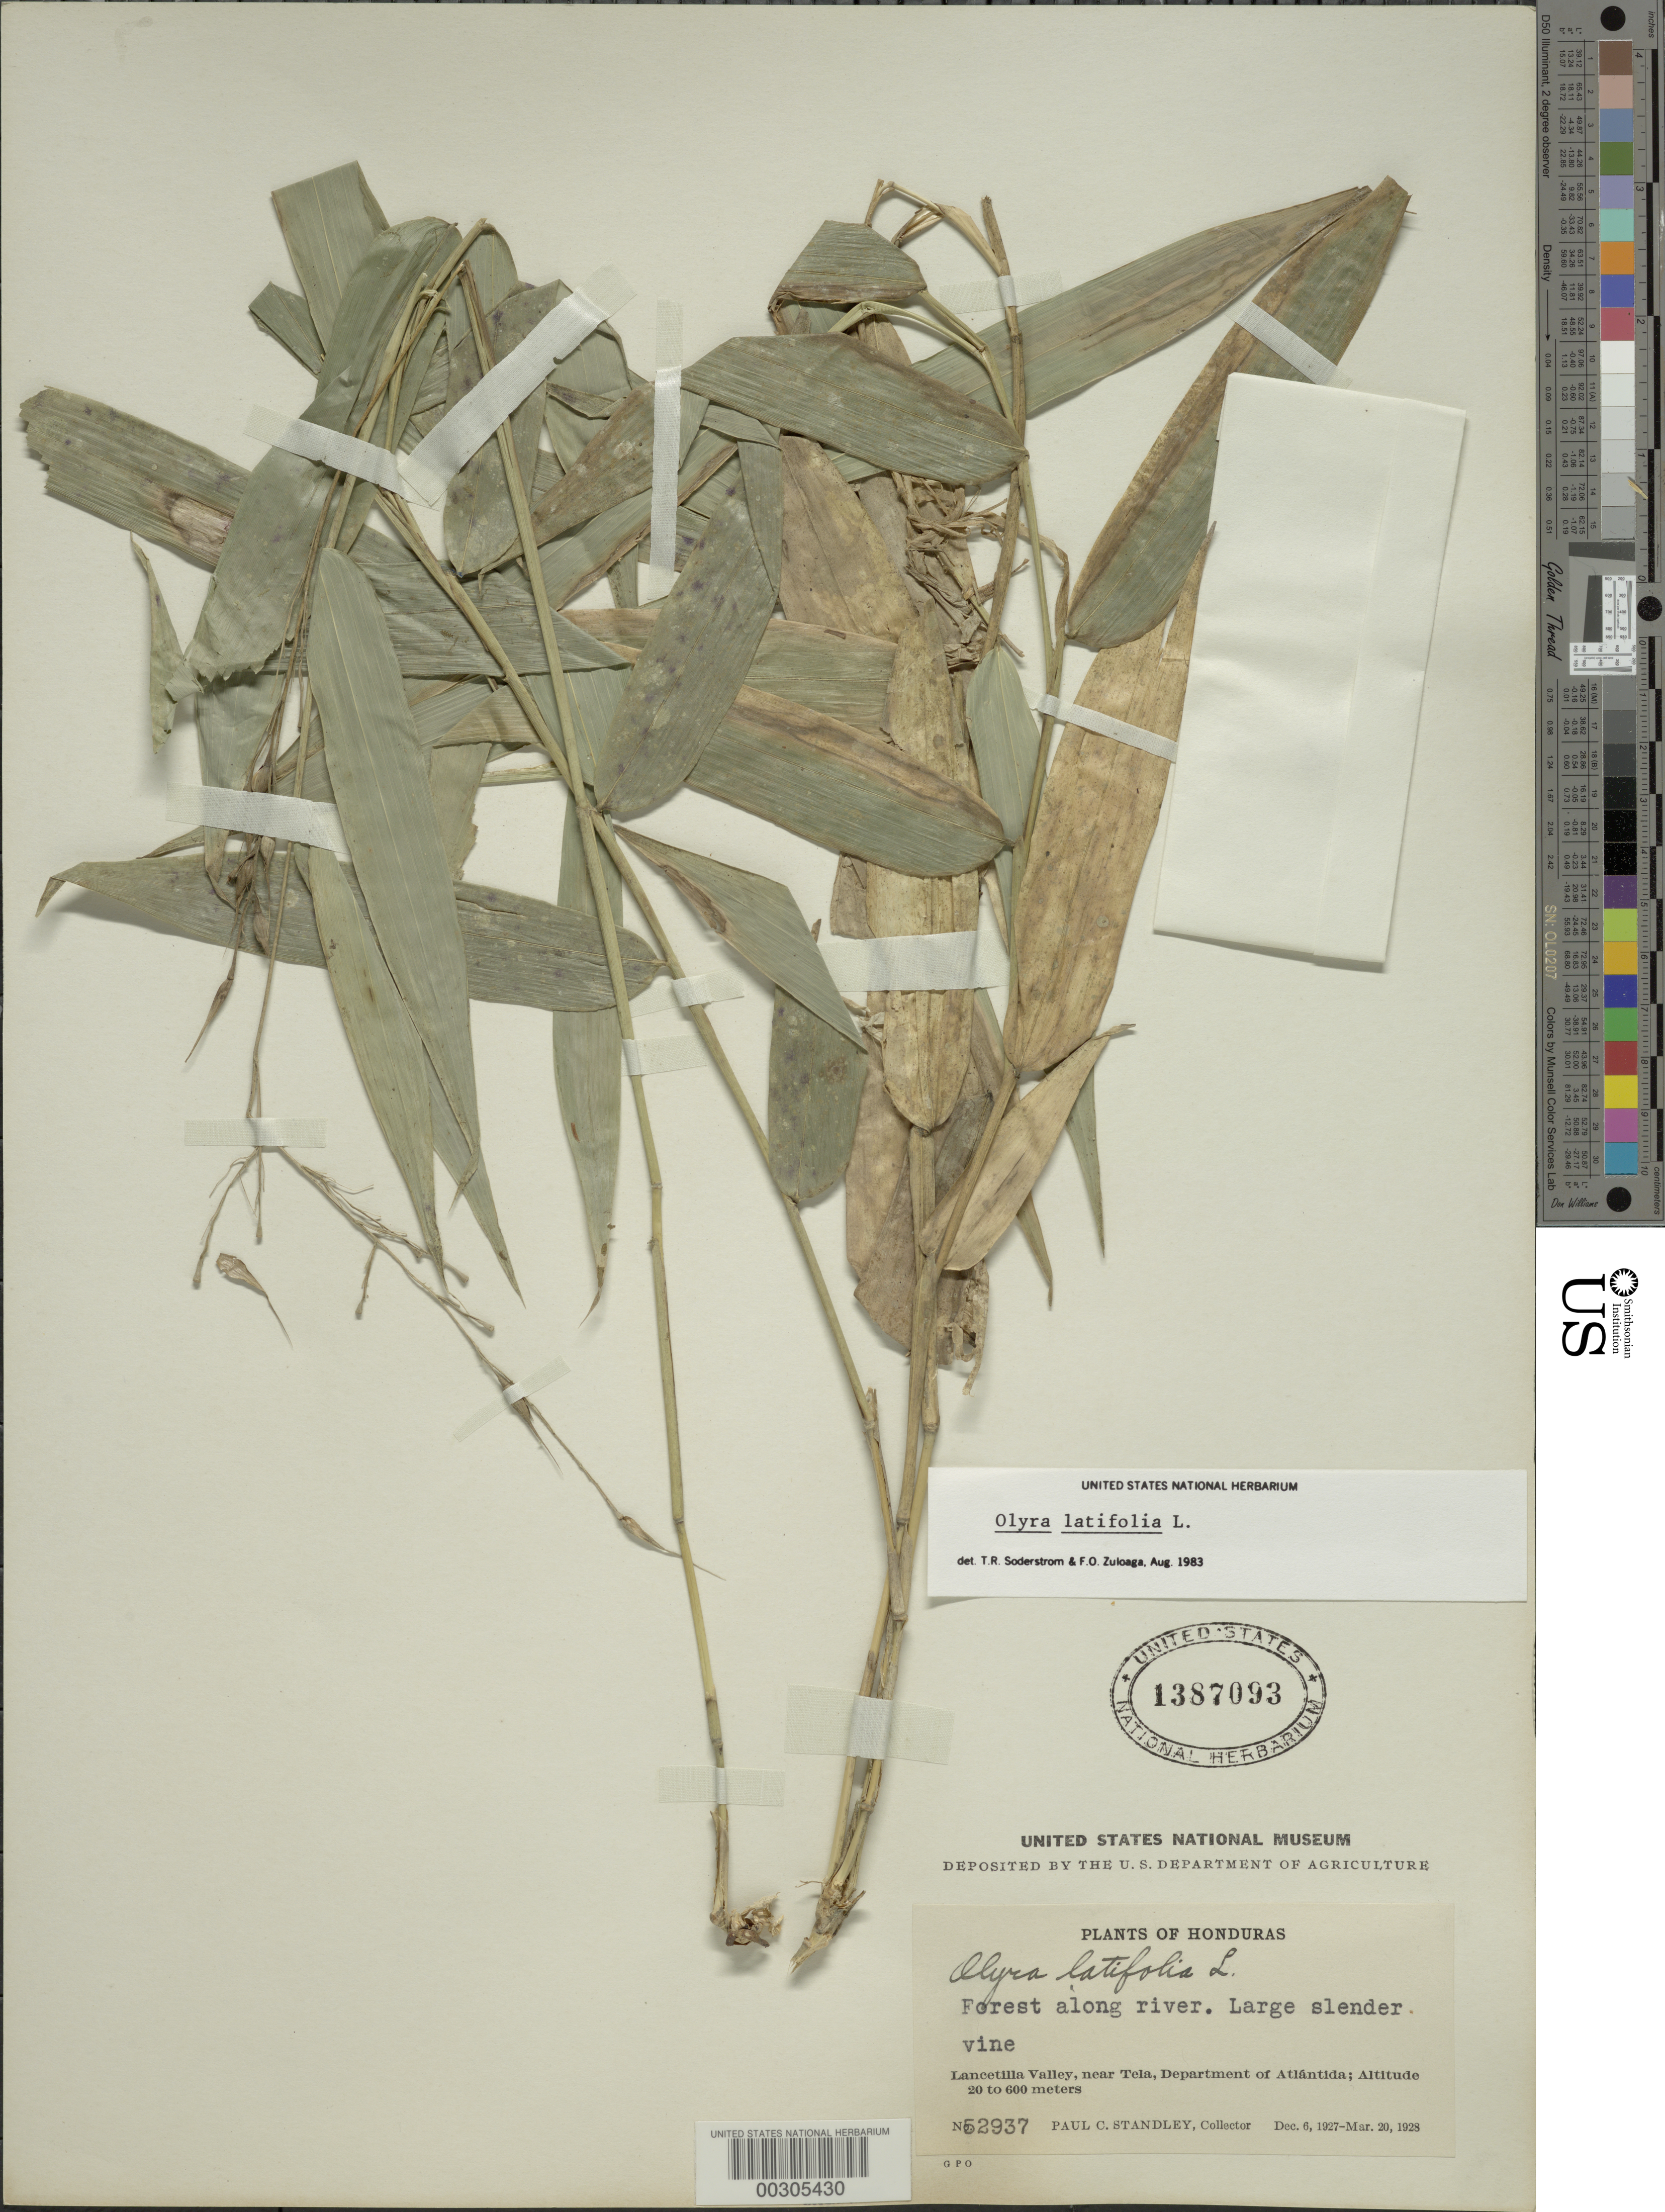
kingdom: Plantae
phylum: Tracheophyta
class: Liliopsida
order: Poales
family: Poaceae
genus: Olyra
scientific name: Olyra latifolia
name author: L.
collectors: P. C. Standley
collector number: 52937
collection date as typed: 06 Dec 1928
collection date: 1928-12-06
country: Honduras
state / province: Atlántida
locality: Lancetilla Valley, Tela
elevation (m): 20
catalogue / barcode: US 1387093